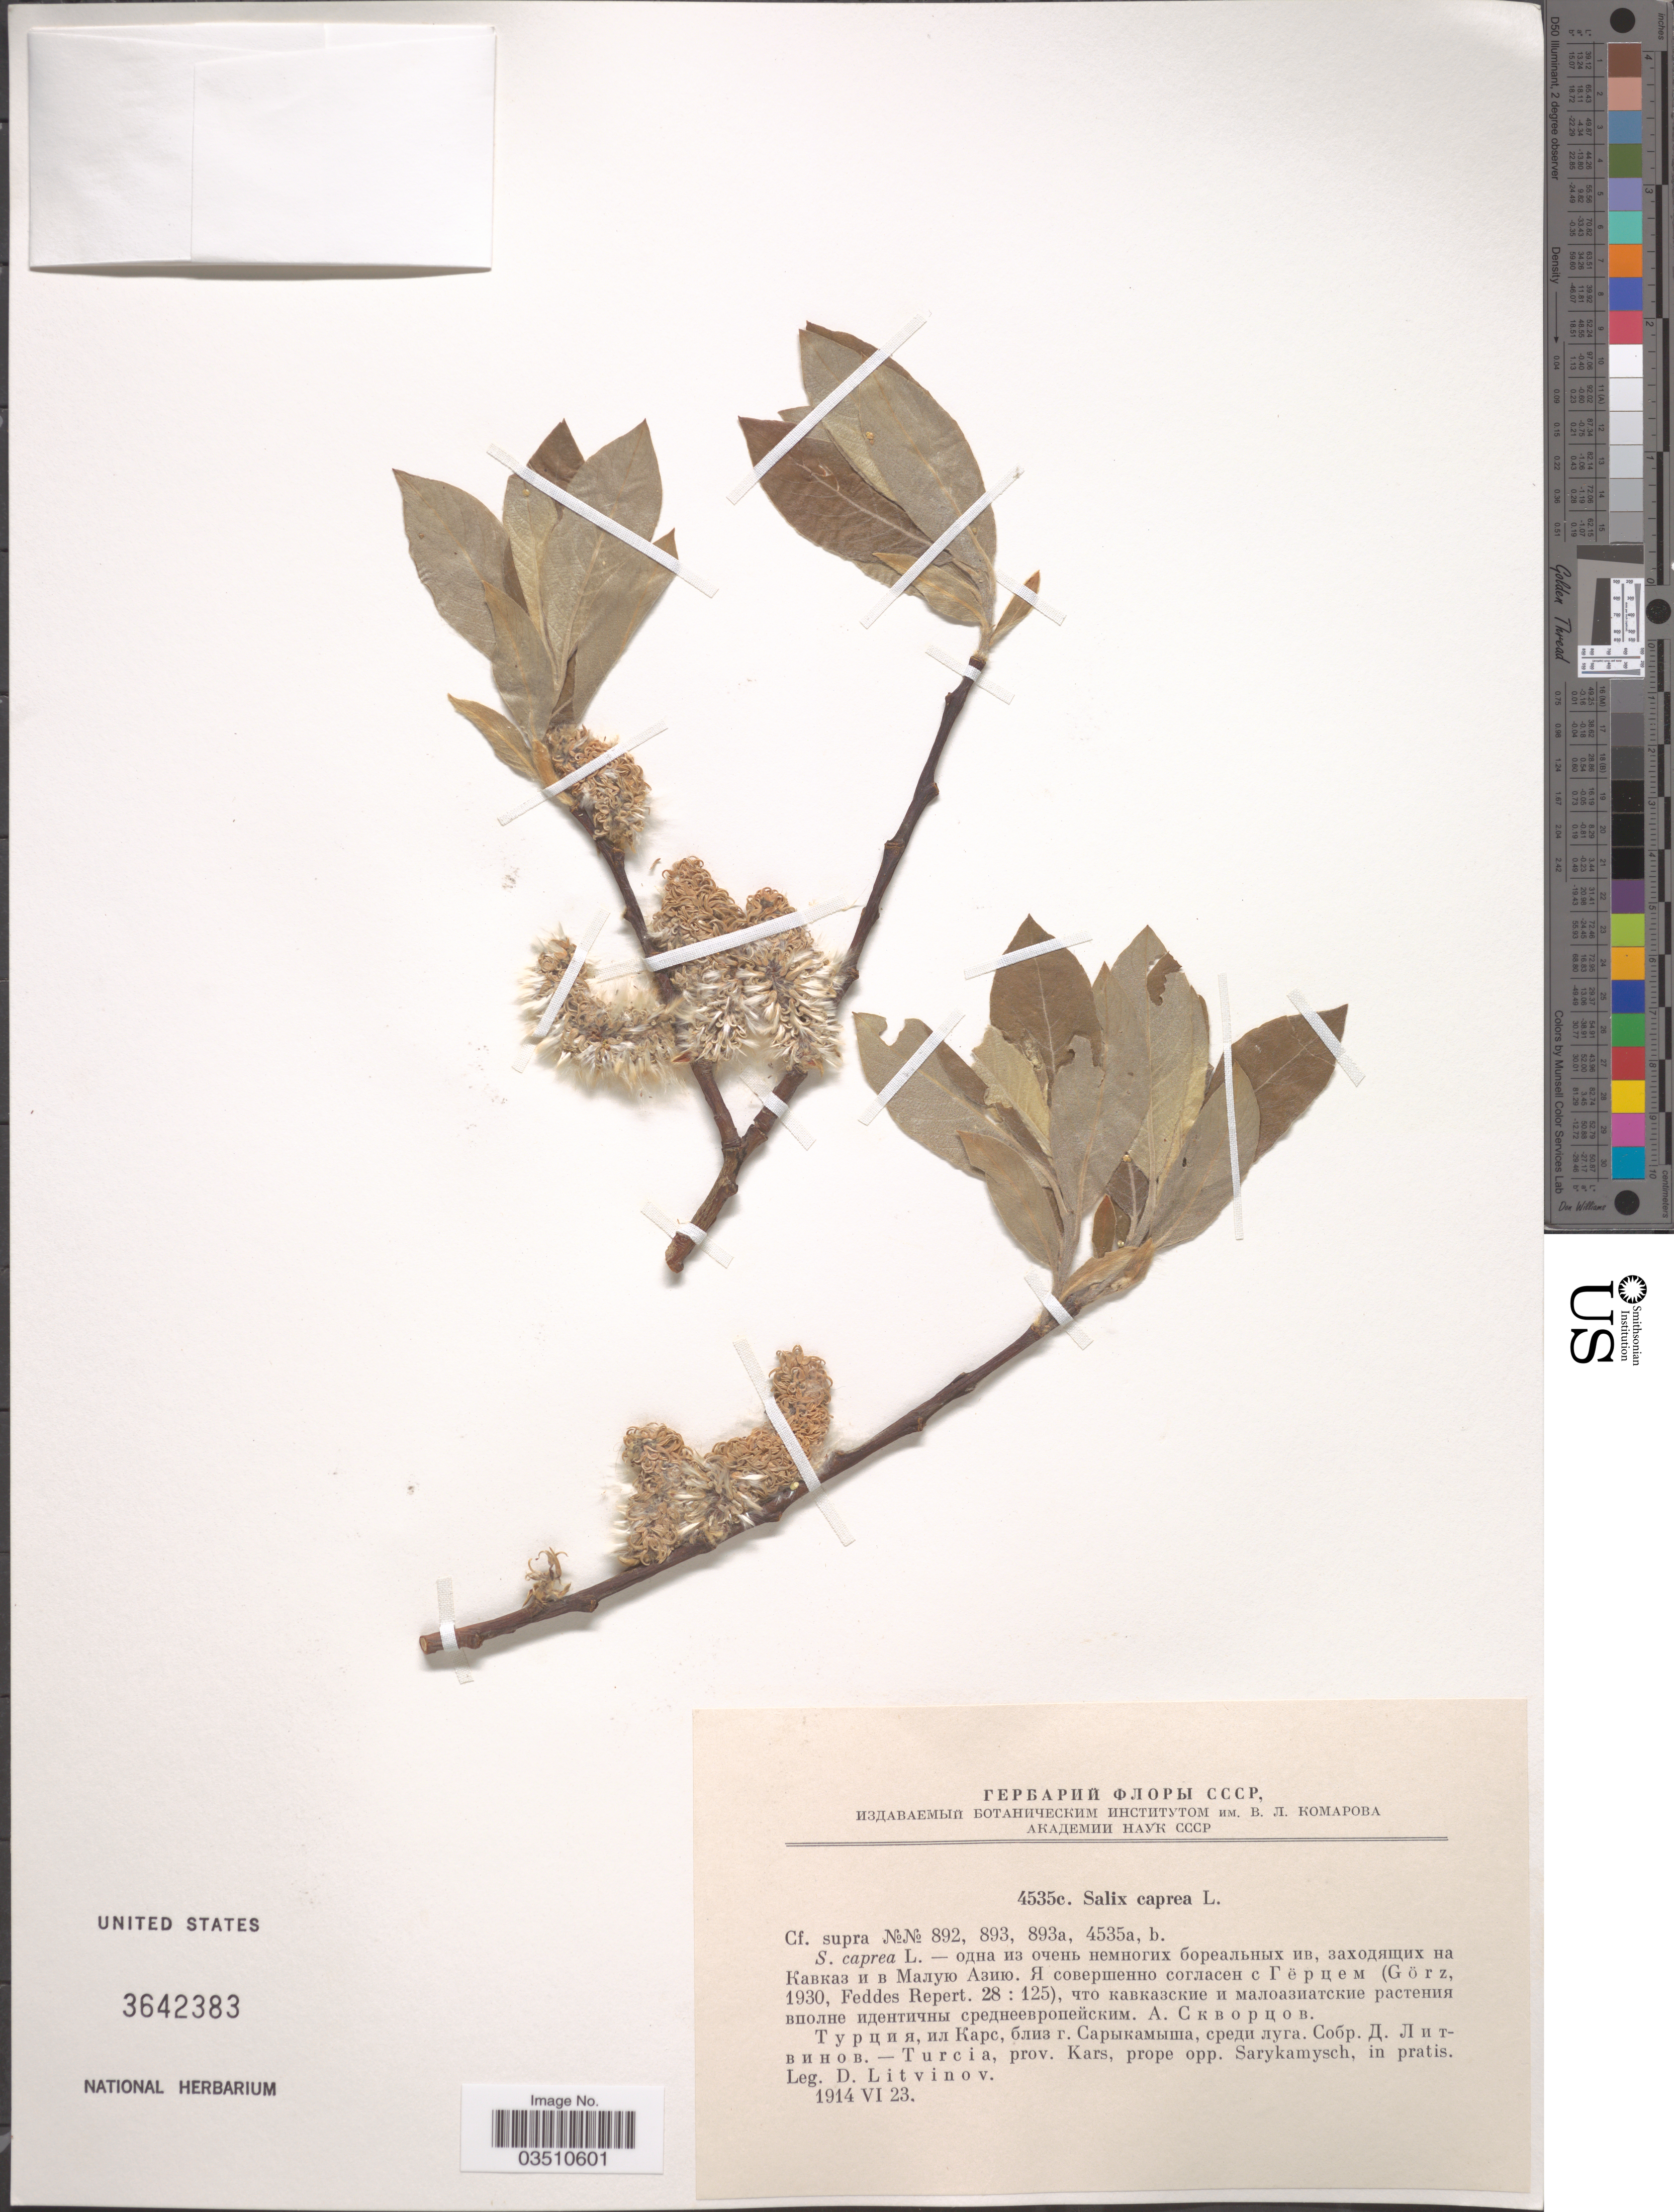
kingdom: Plantae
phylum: Tracheophyta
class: Magnoliopsida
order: Malpighiales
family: Salicaceae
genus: Salix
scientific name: Salix caprea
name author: L.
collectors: D. Litvinov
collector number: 4535c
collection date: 1914-06-23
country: Turkey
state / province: Kars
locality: Turcia, prov. Kars, prope opp. Sarykamysch, in pratis.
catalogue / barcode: US 3642383